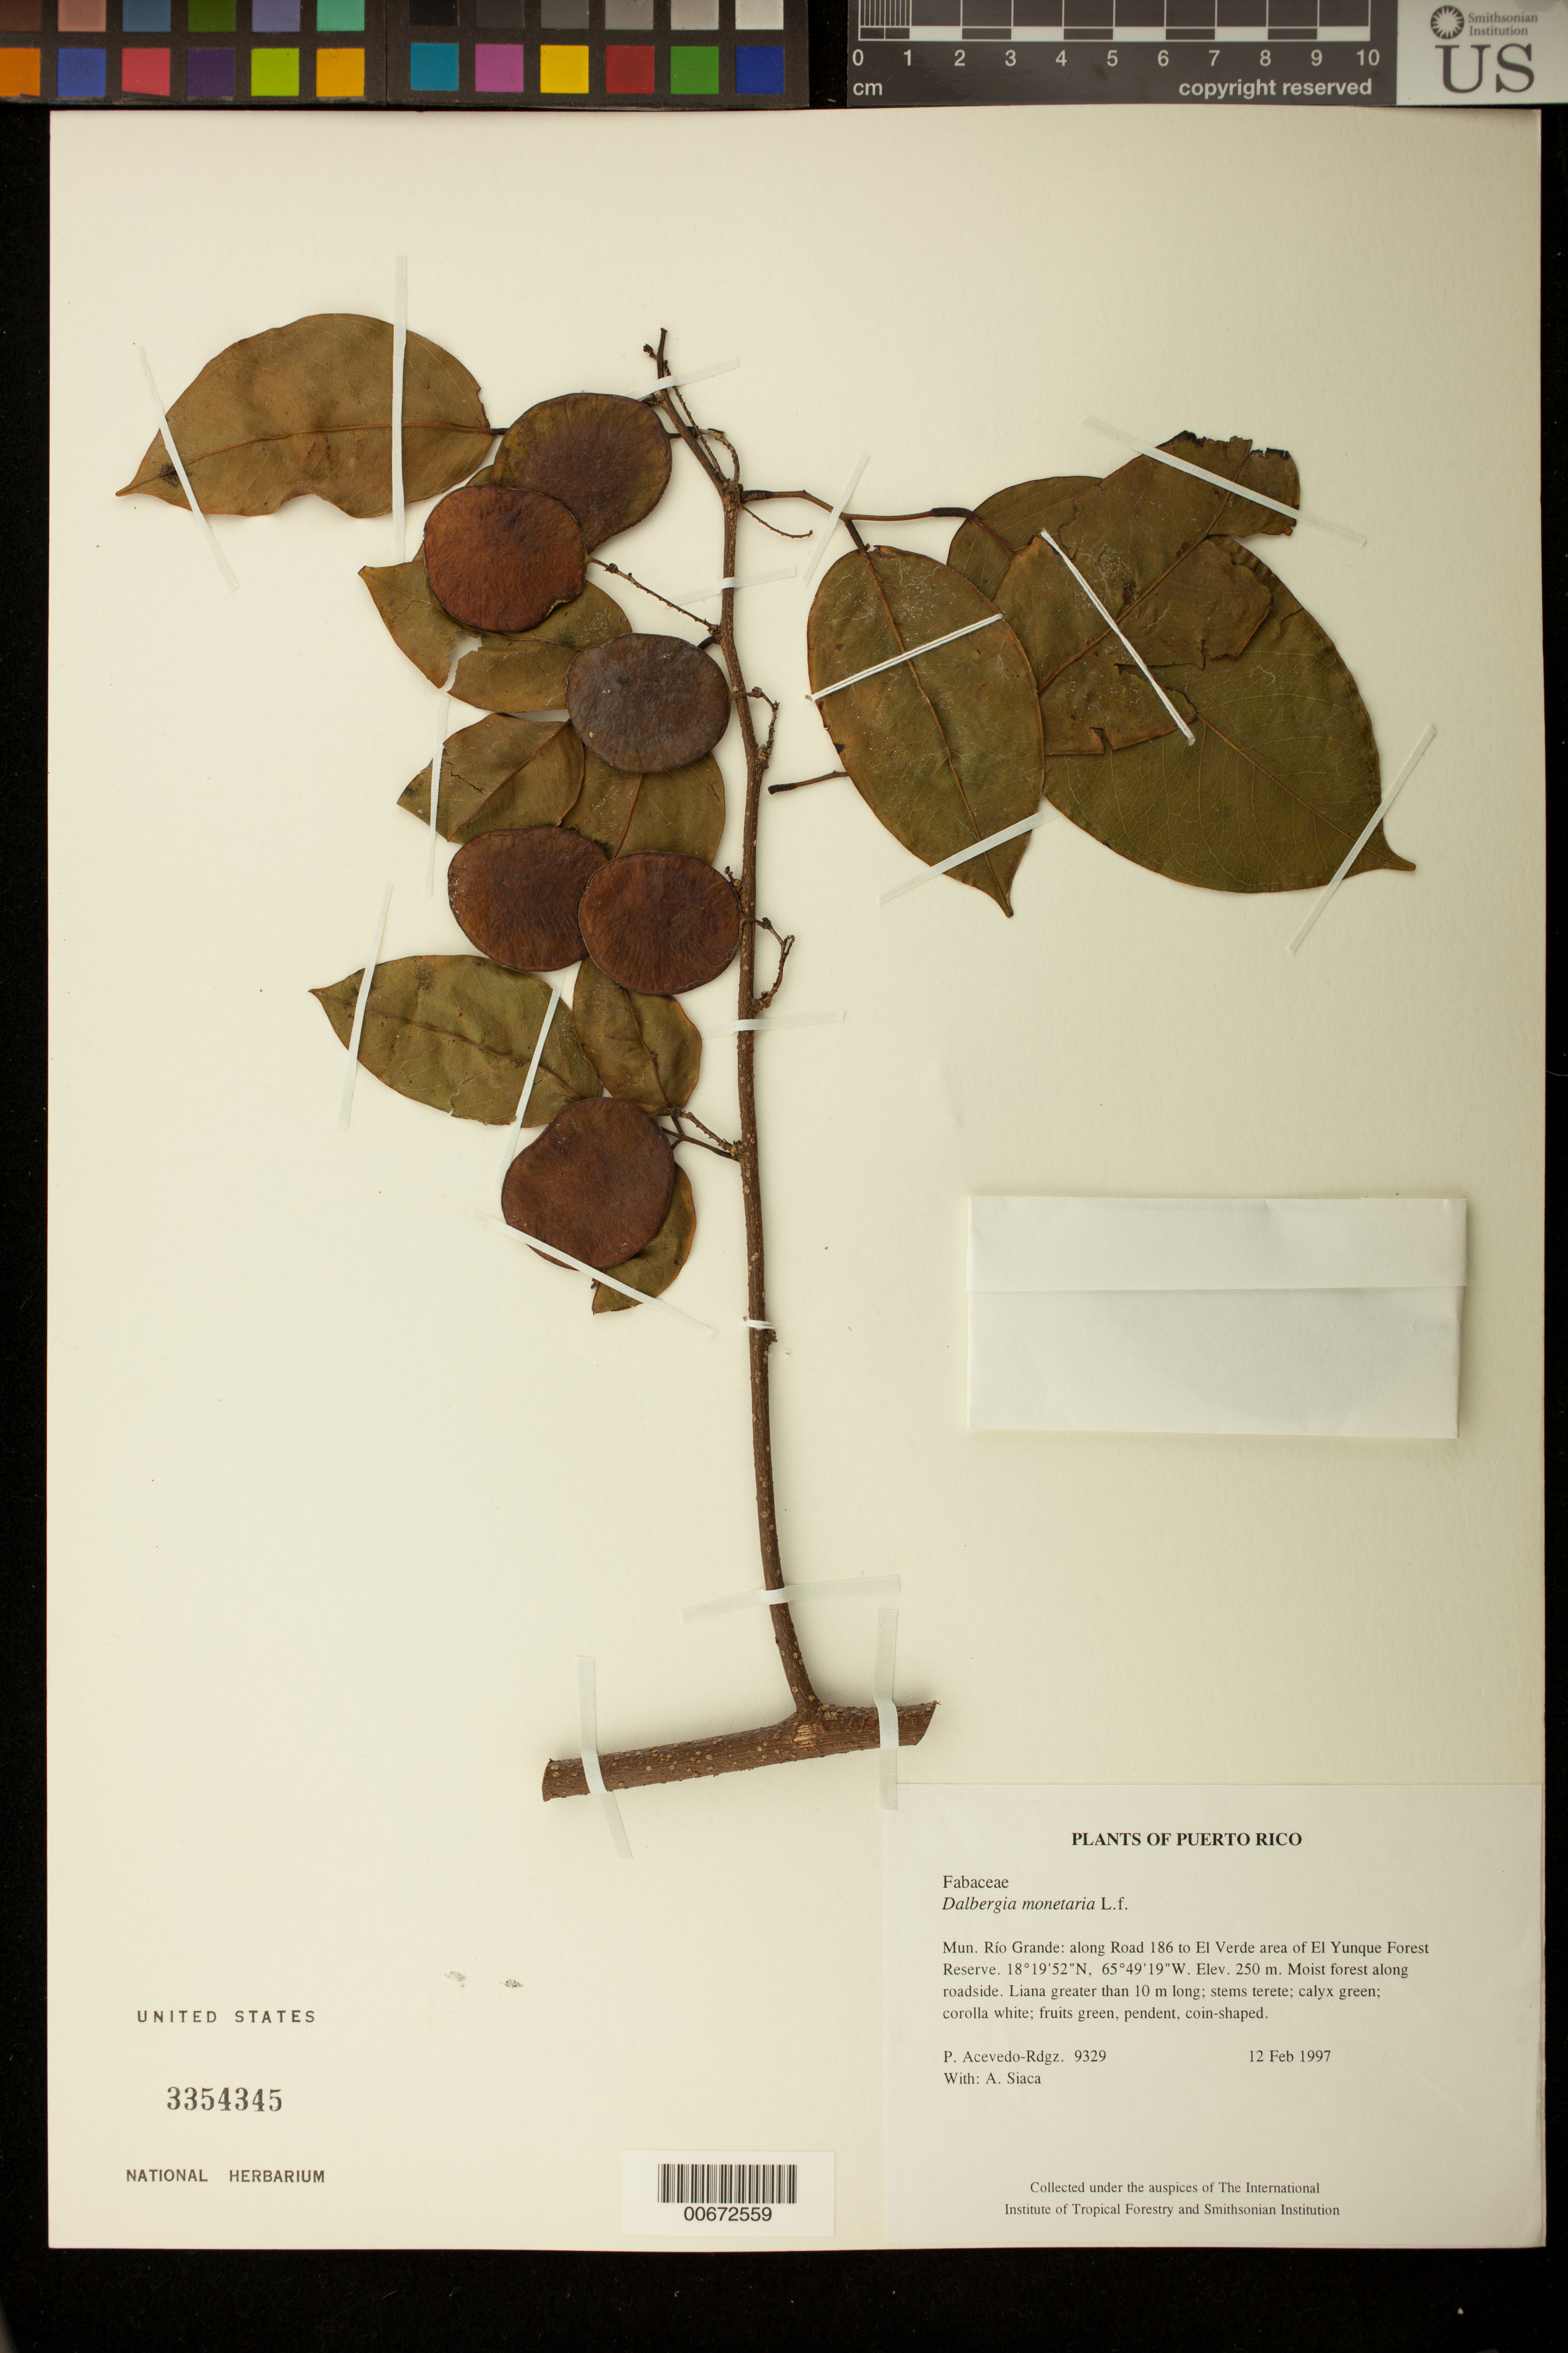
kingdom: Plantae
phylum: Tracheophyta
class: Magnoliopsida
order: Fabales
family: Fabaceae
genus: Dalbergia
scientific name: Dalbergia monetaria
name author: L. f.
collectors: P. Acevedo-Rodr. & A. Siaca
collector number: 9329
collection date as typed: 12 Feb 1997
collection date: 1997-02-12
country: Puerto Rico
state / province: Río Grande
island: Puerto Rico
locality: Río Grande: along Road 186 to El Verde area of El Yunque Forest Reserve.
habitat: Moist forest along roadside.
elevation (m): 250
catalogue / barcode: US 3354345